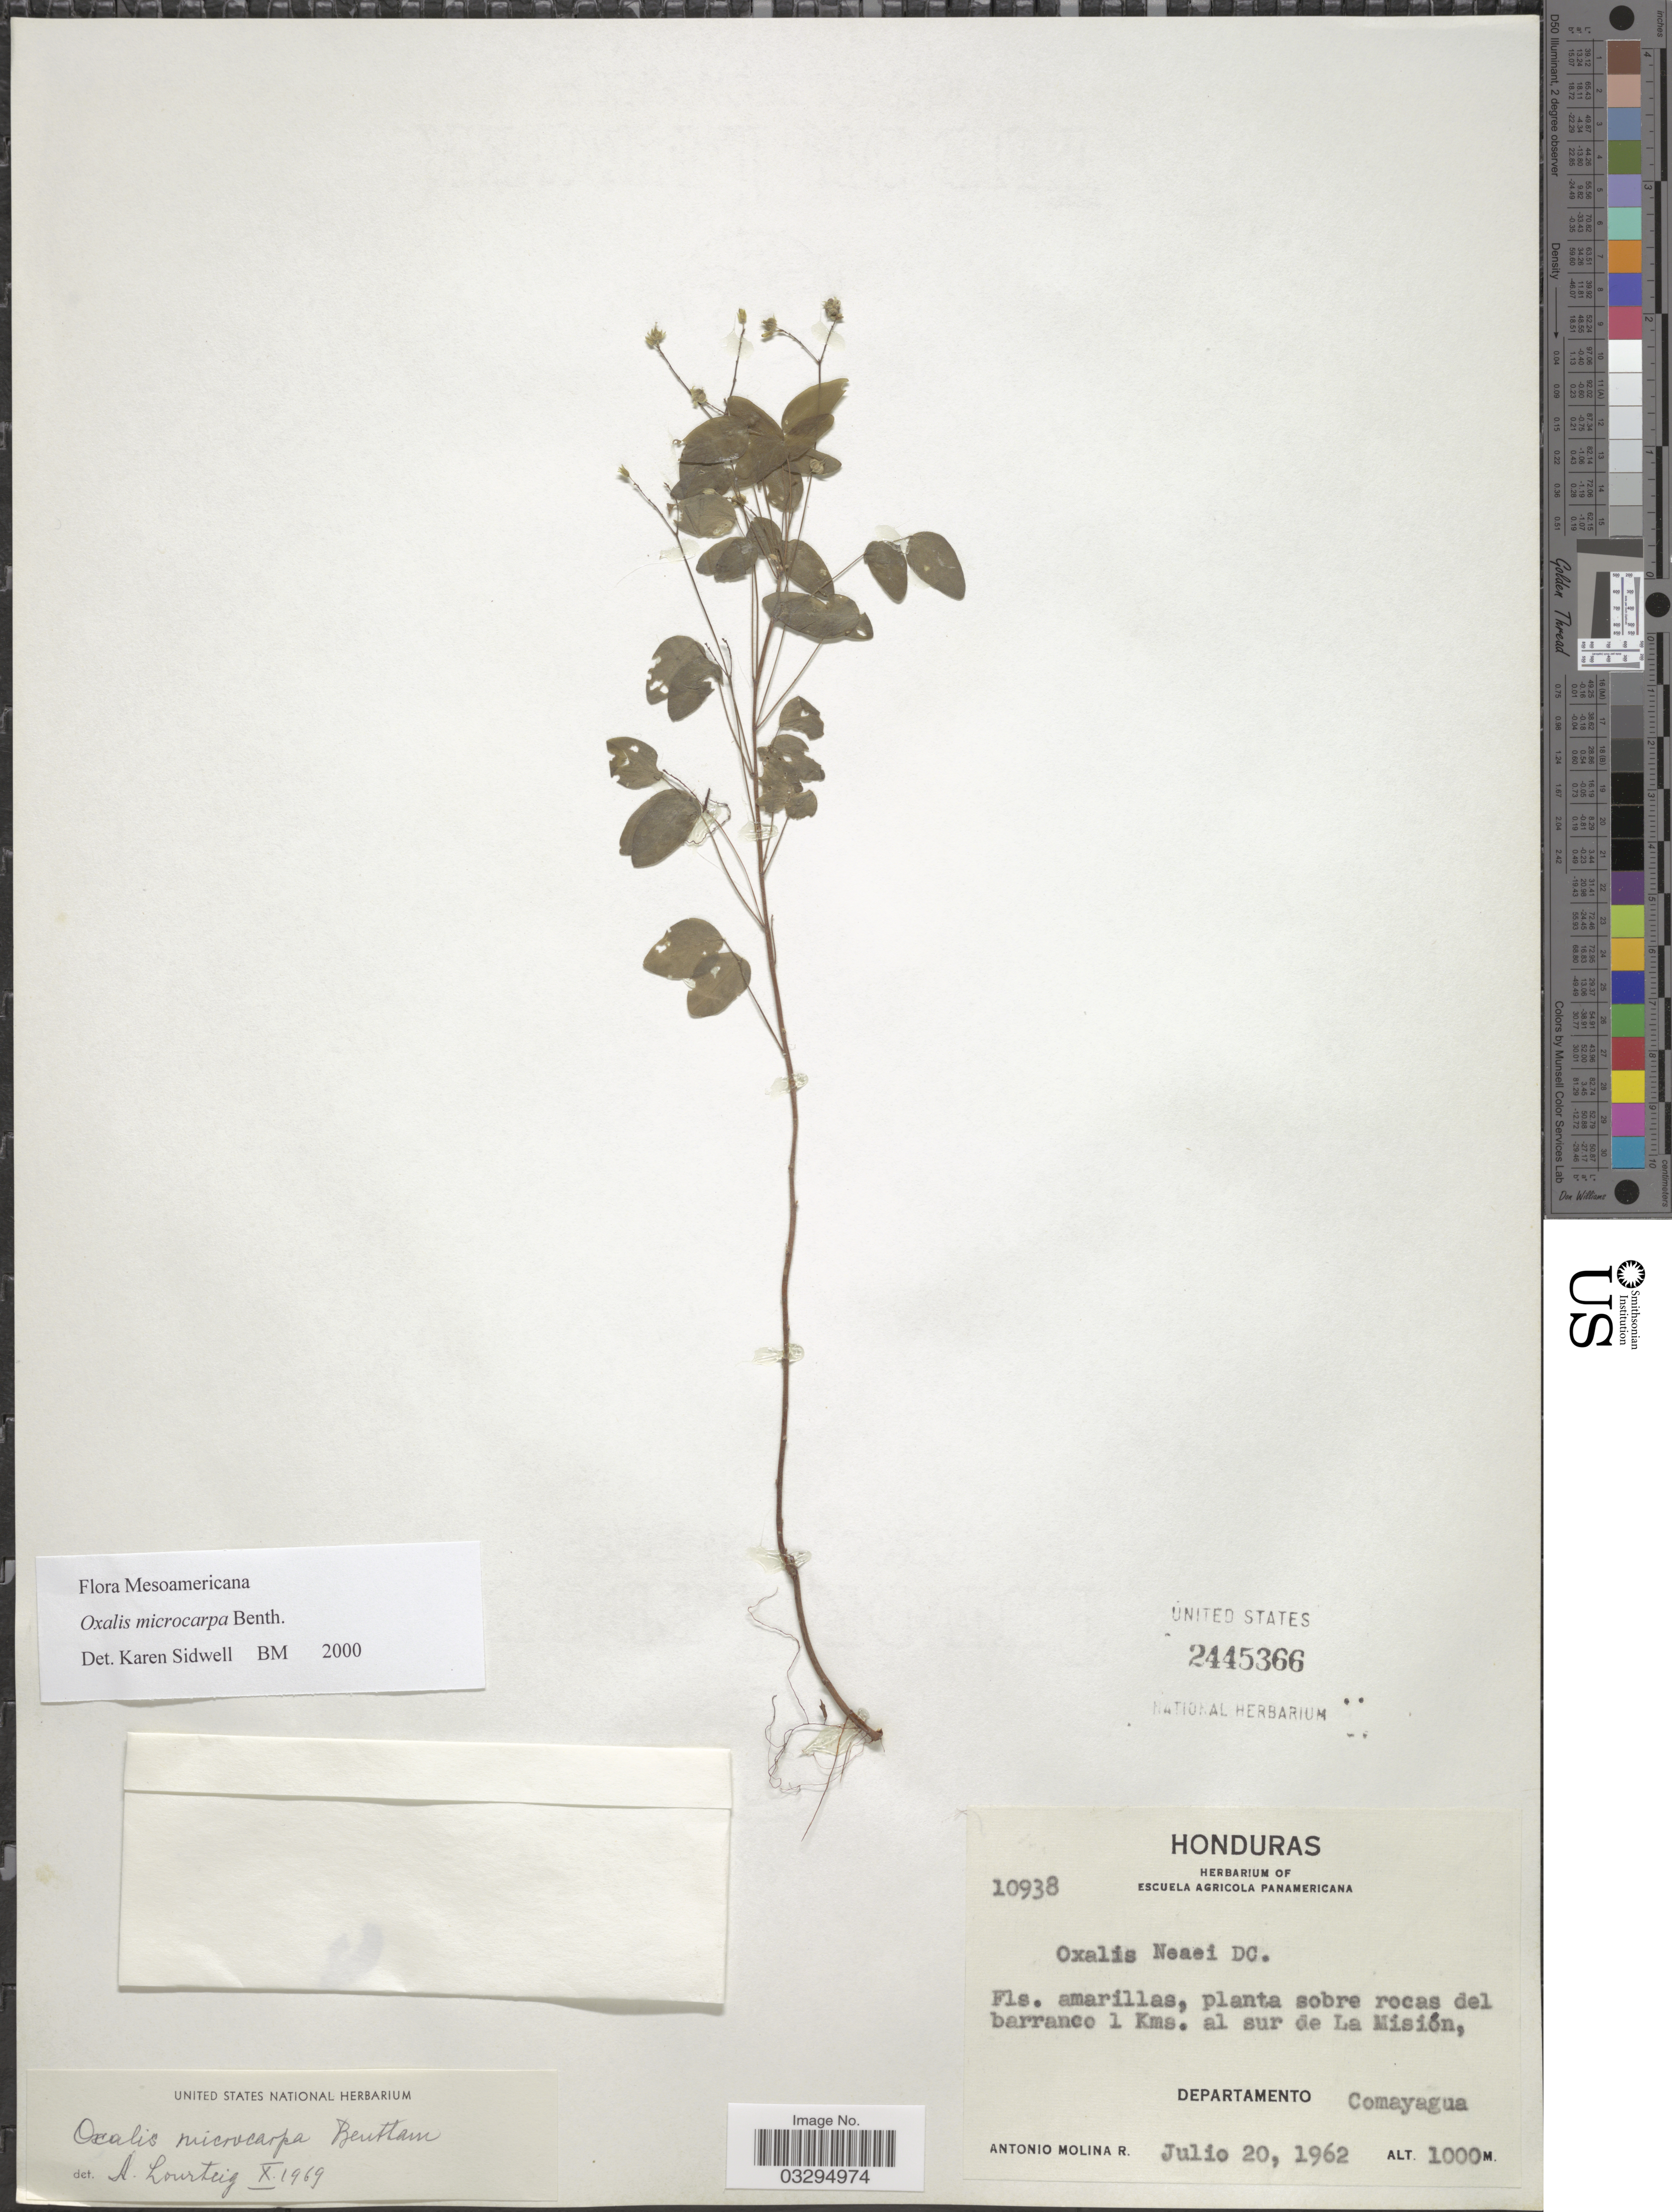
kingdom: Plantae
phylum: Tracheophyta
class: Magnoliopsida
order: Oxalidales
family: Oxalidaceae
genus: Oxalis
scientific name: Oxalis microcarpa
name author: Benth.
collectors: A. Molina R.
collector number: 10938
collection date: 1962-07-20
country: Honduras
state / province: Comayagua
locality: Planta sobre rocas del barranco 1 Kms. al sur de La Misión, Departamento Comayagua.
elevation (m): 1000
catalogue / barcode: US 2445366